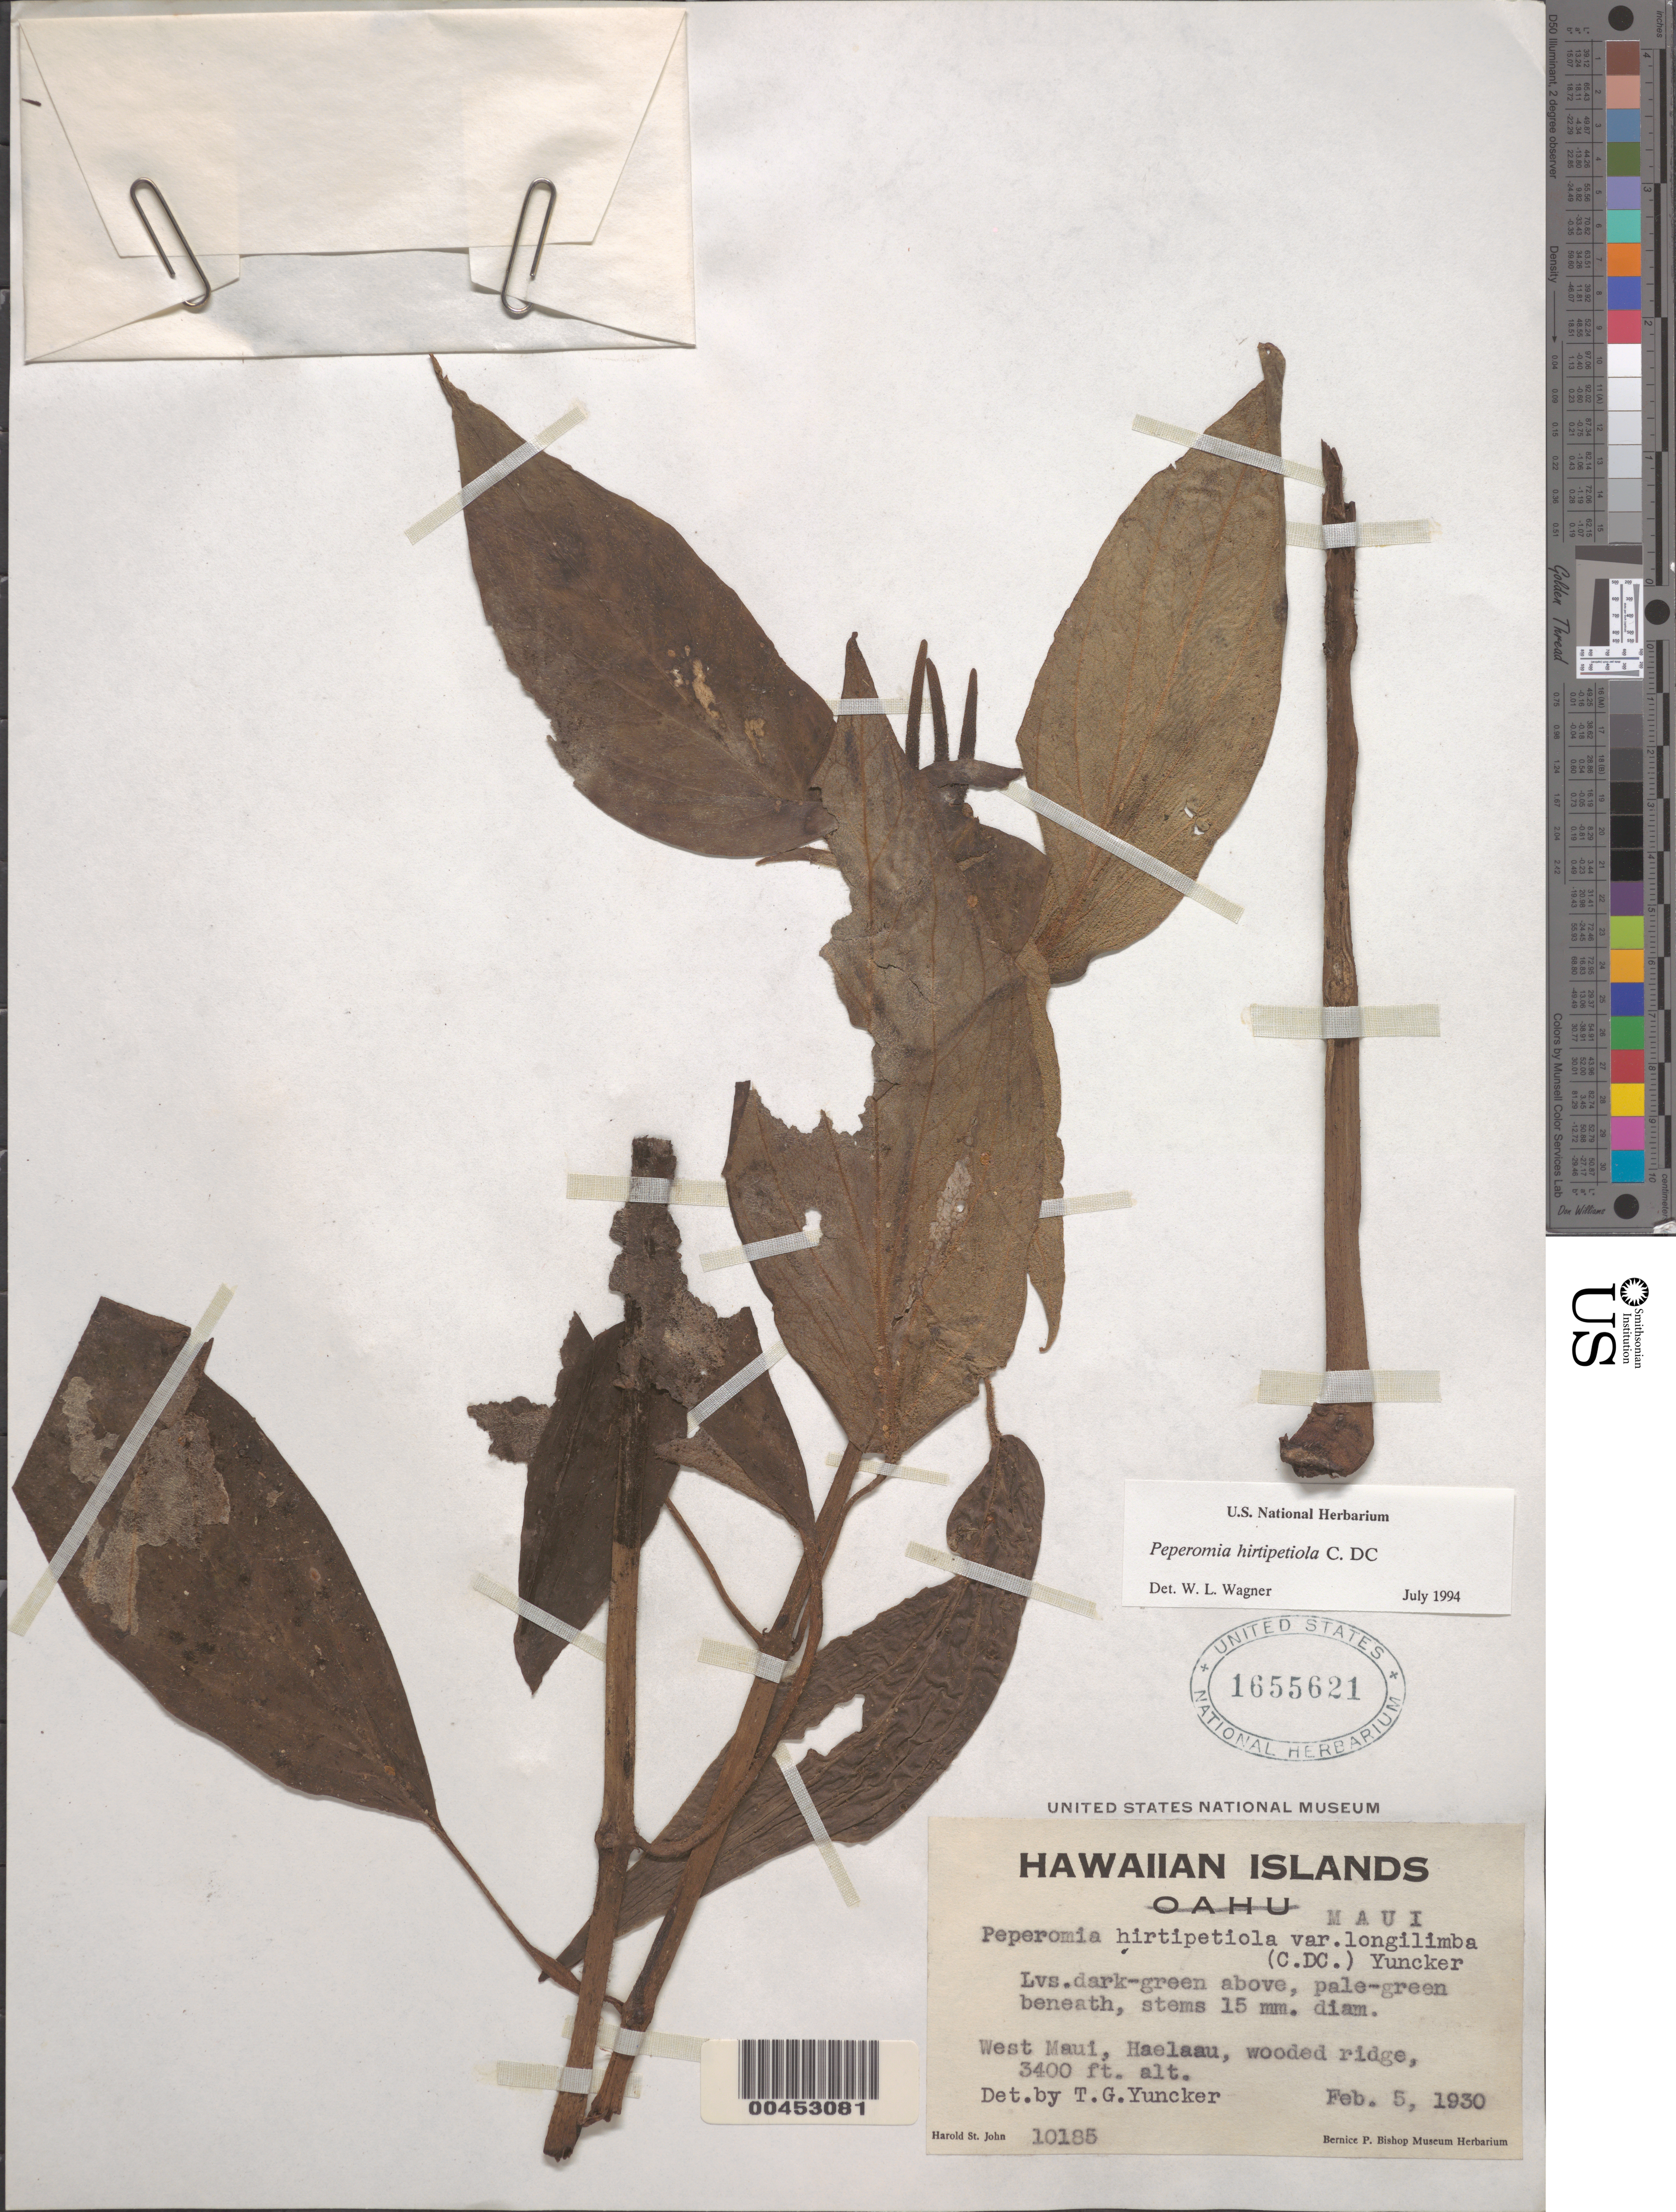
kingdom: Plantae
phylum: Tracheophyta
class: Magnoliopsida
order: Piperales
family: Piperaceae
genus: Peperomia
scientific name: Peperomia hirtipetiola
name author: C. DC.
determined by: Wagner, W. L., (BOT), Smithsonian Institution - National Museum of Natural History (UNITED STATES)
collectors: H. St. John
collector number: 10185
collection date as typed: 5 Feb 1930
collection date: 1930-02-05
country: United States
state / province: Hawaii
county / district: Maui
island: Maui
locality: W Maui, Haelaau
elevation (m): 1036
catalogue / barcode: US 1655621